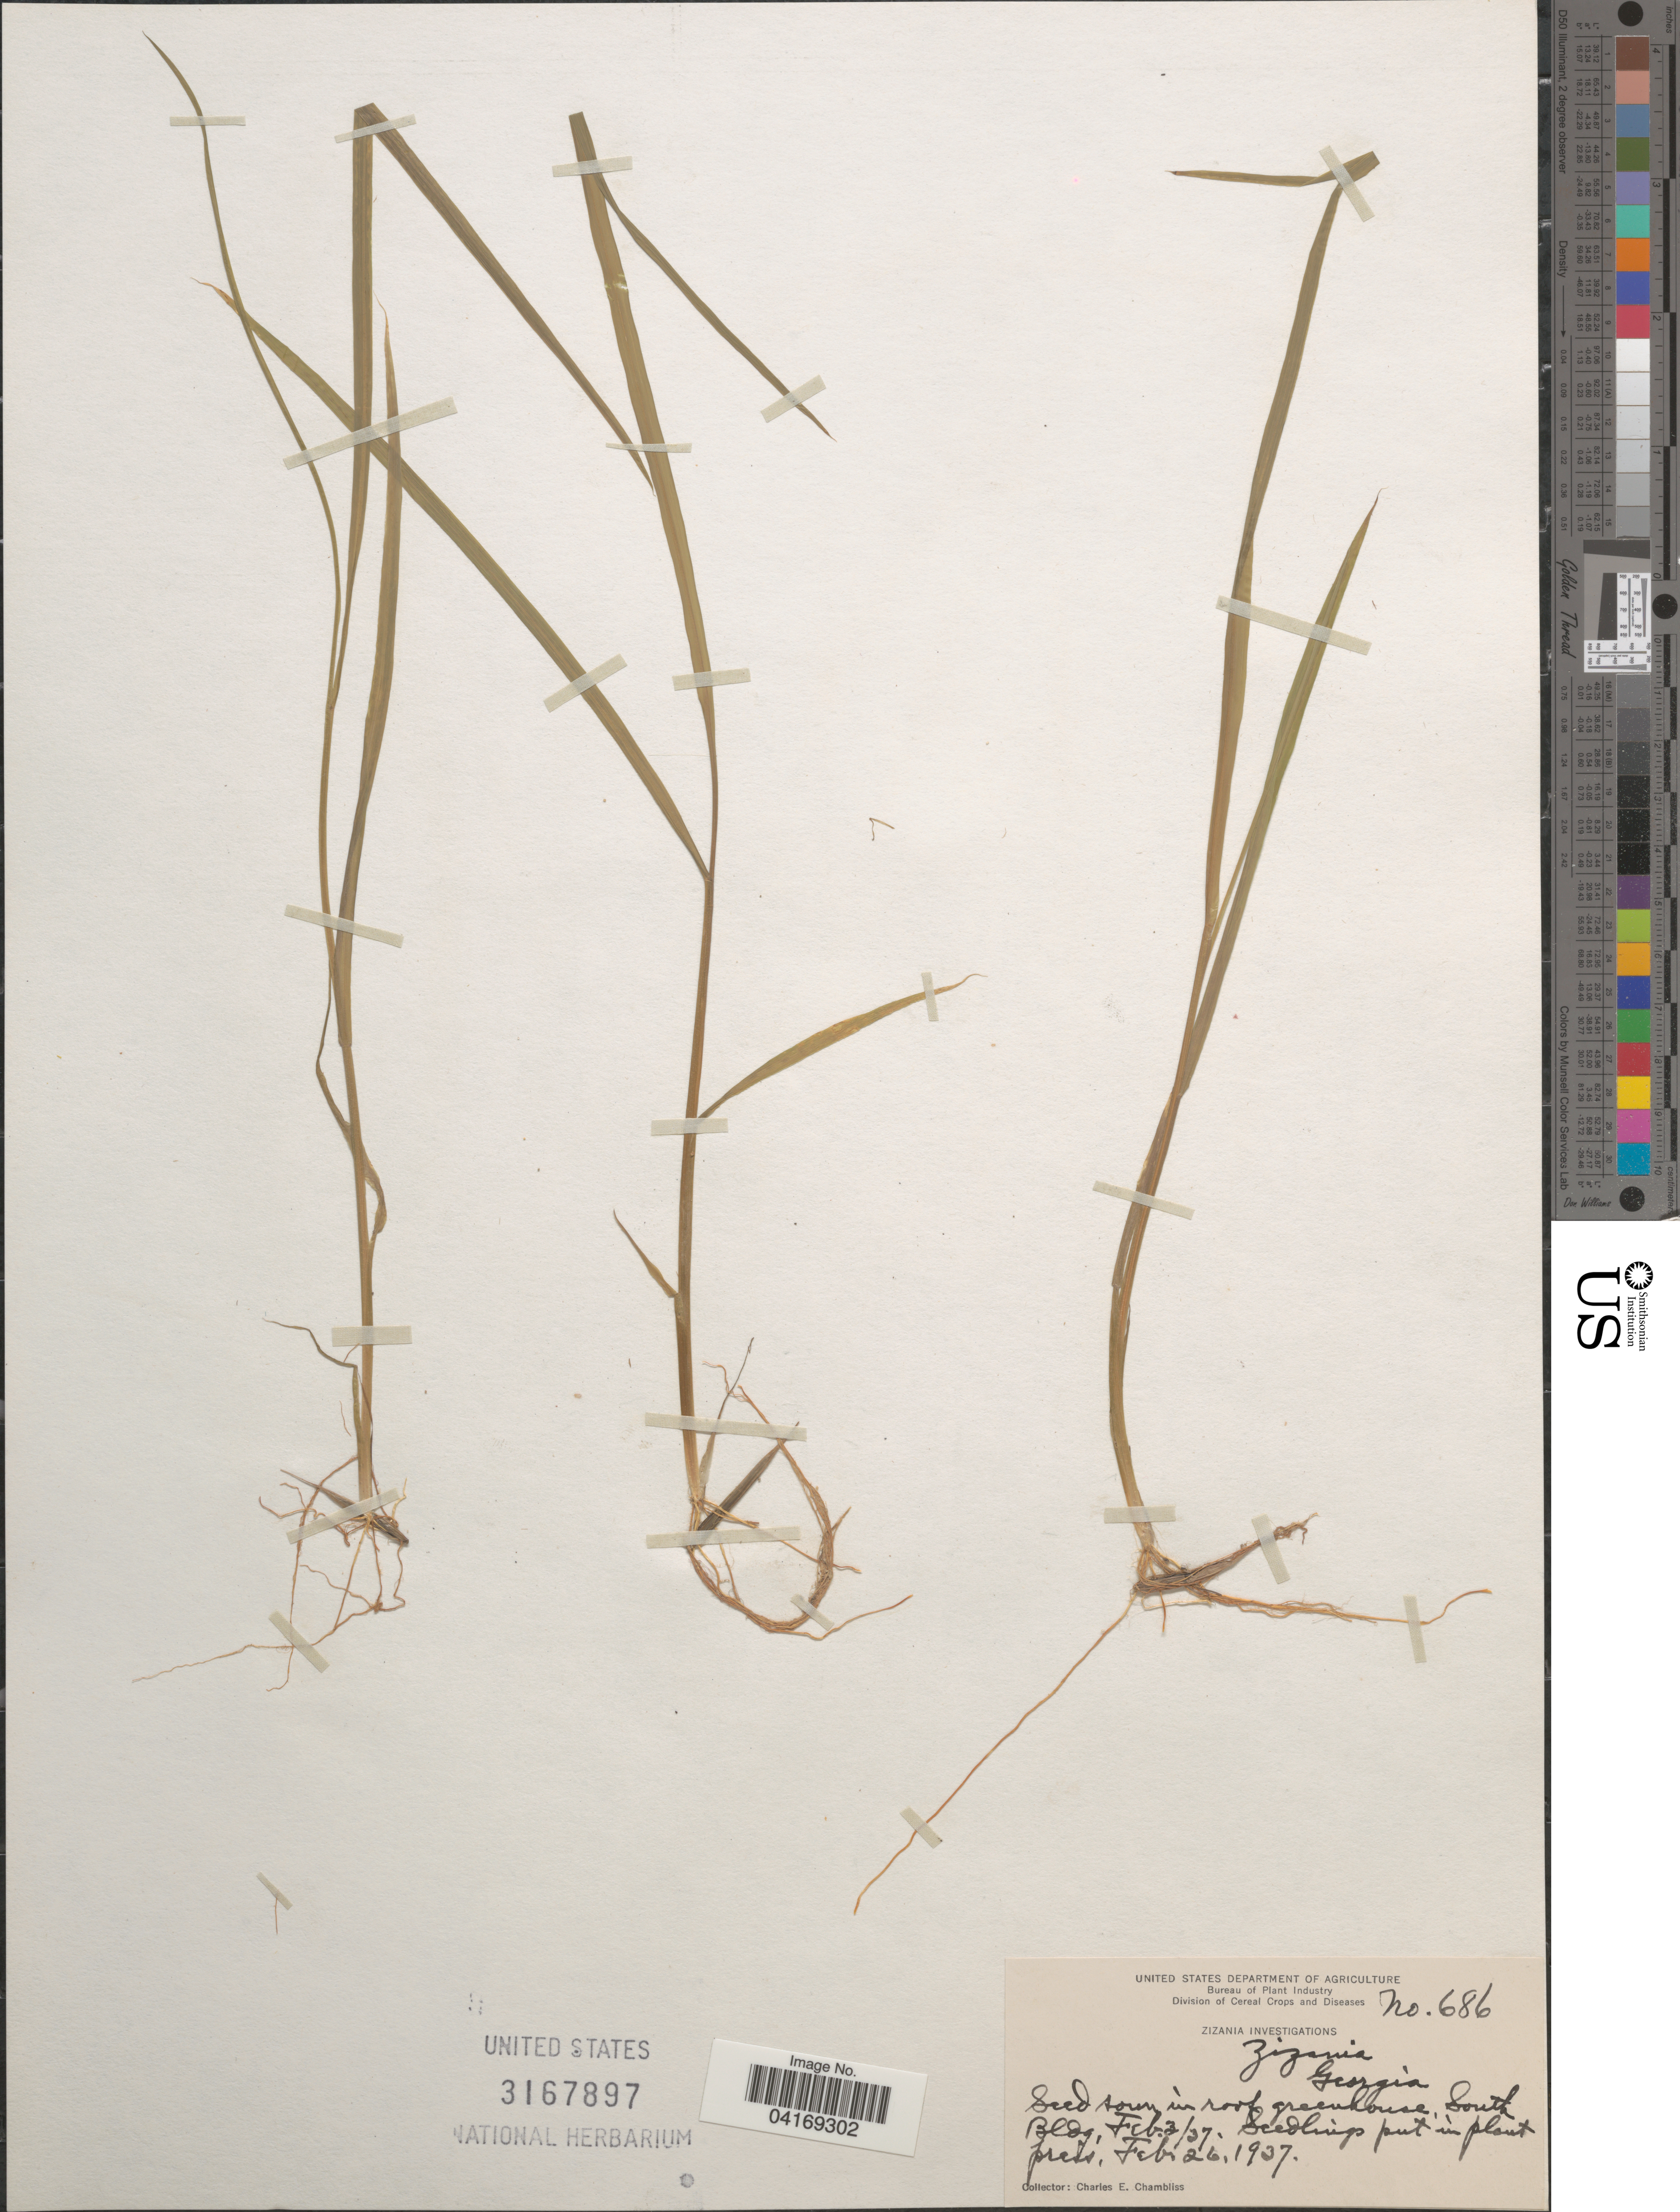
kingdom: Plantae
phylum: Tracheophyta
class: Liliopsida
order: Poales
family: Poaceae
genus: Zizania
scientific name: Zizania sp.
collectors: C. Chambliss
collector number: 686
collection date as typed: Transcribed d/m/y: 3/2/37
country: United States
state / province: District of Columbia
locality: In roof greenhouse, South Bldg.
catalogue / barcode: US 3167897